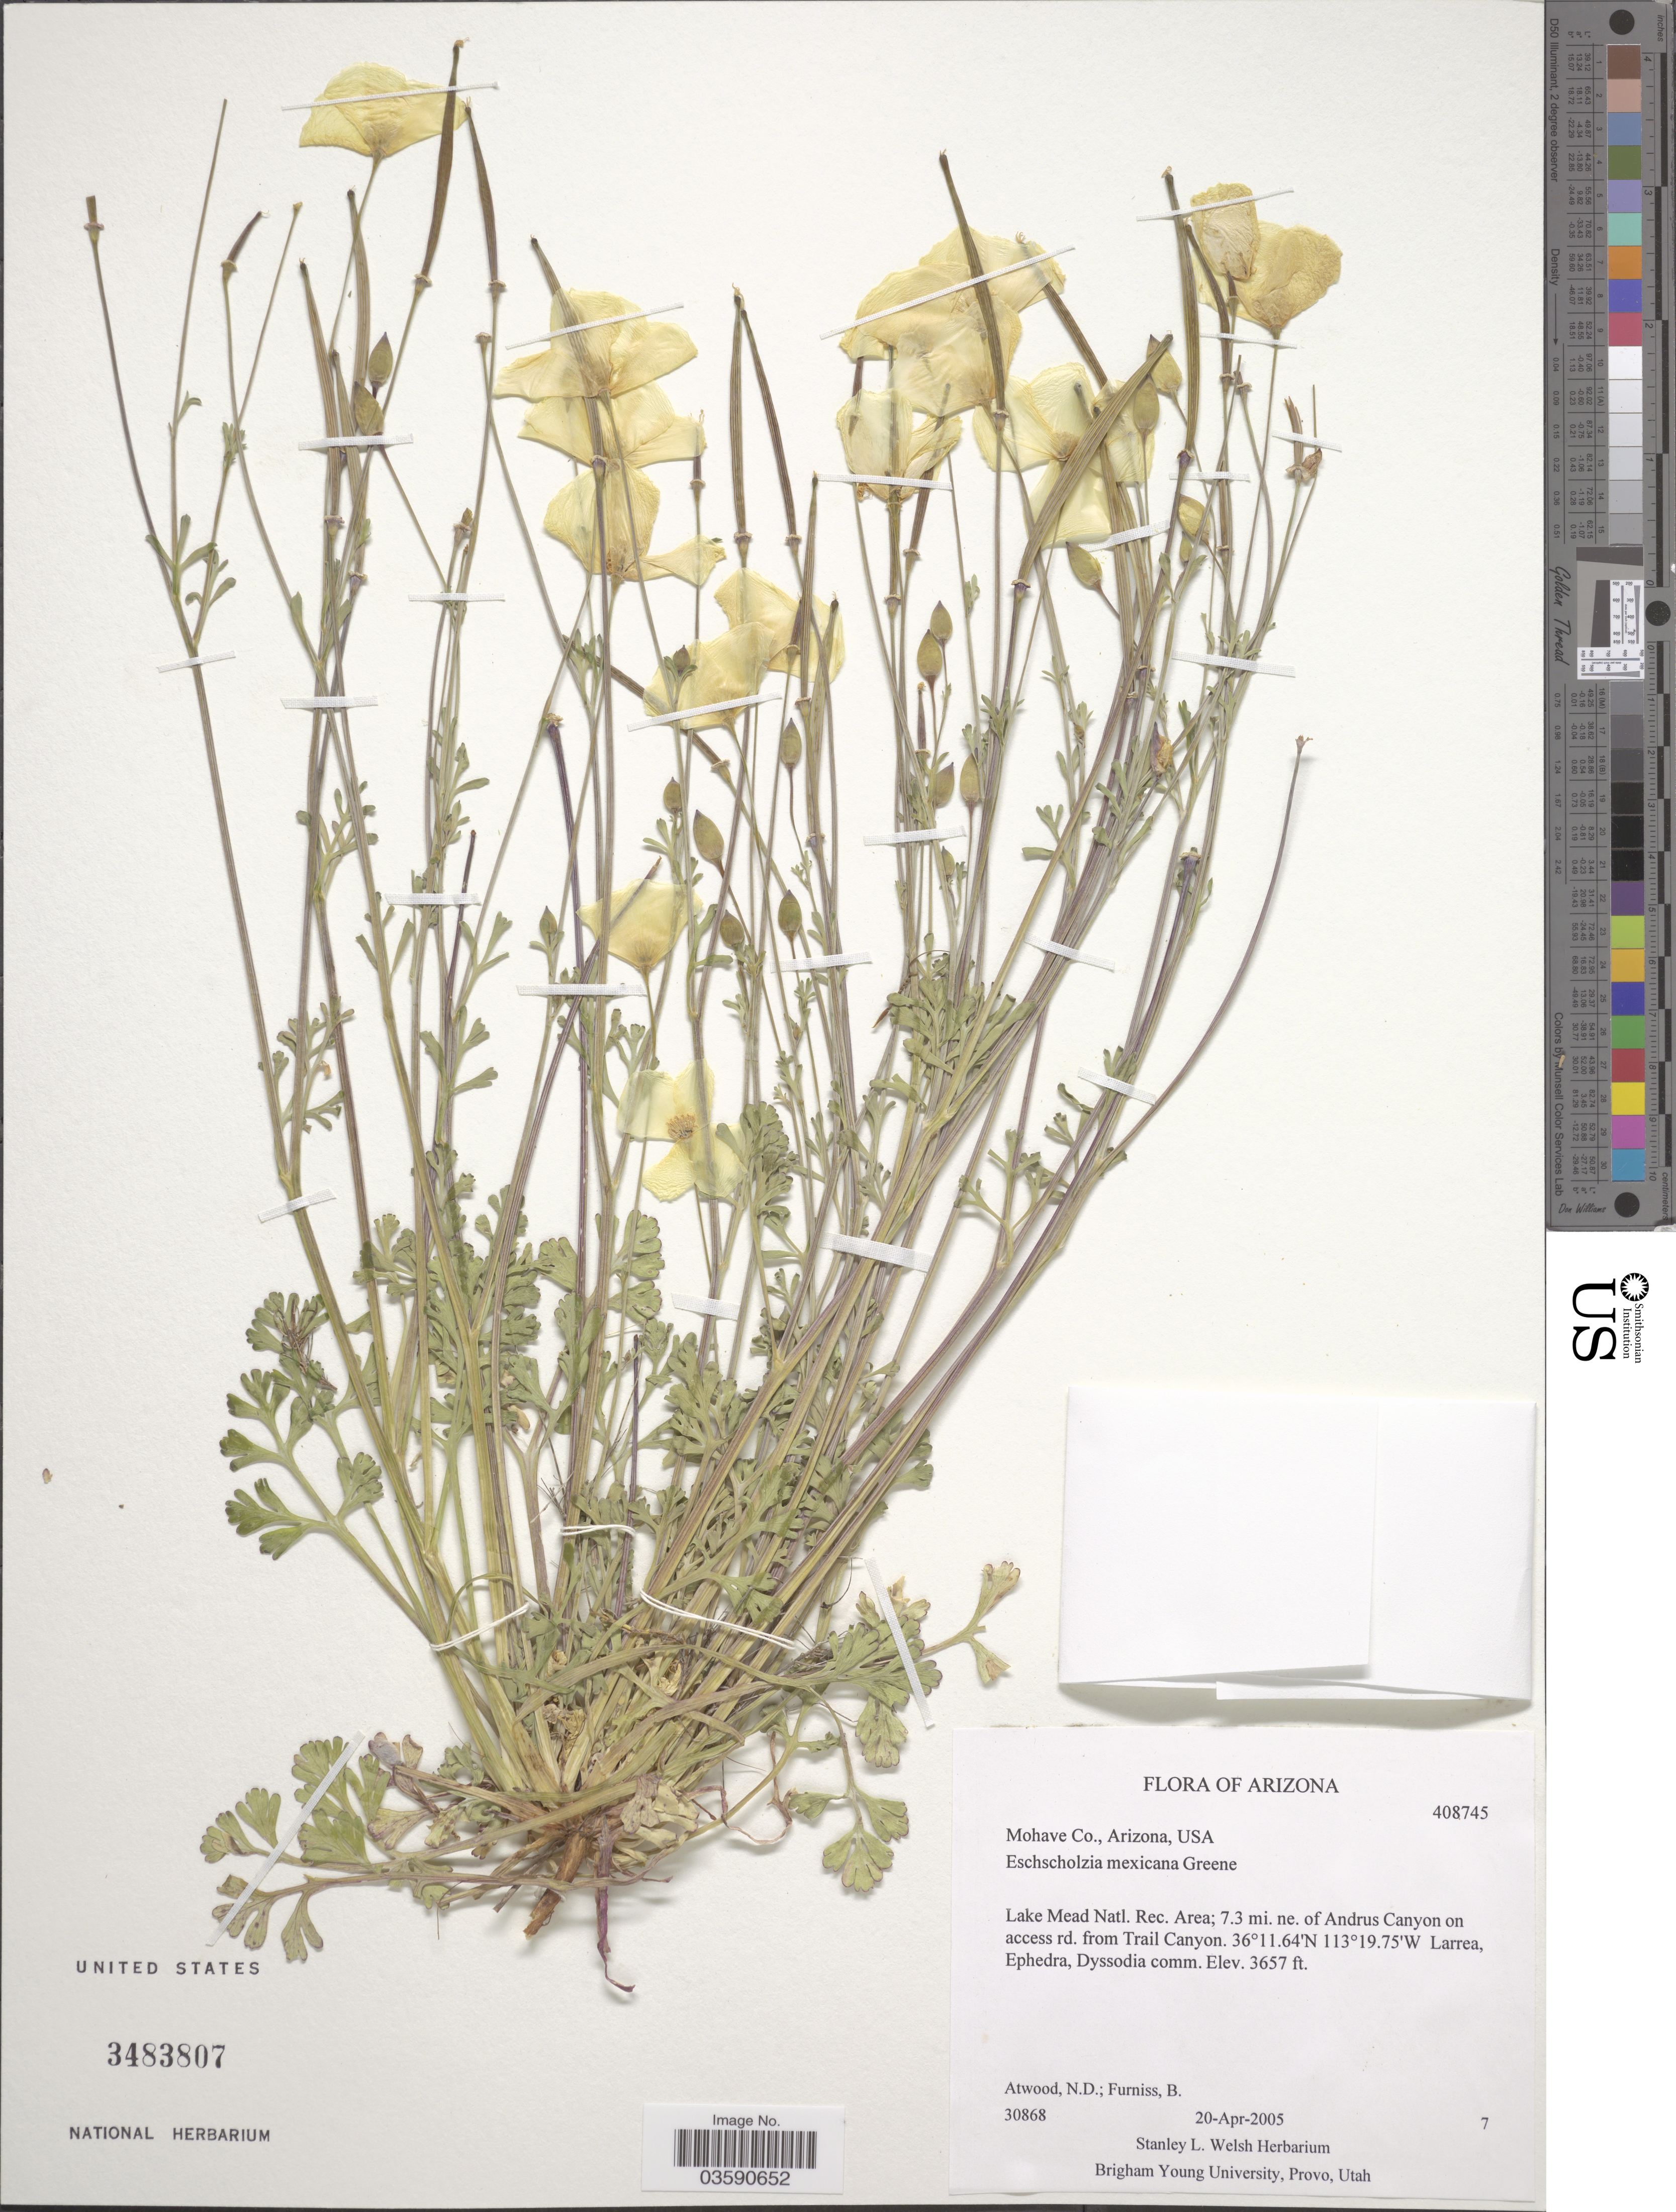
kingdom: Plantae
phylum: Tracheophyta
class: Magnoliopsida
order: Ranunculales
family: Papaveraceae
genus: Eschscholzia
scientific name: Eschscholzia mexicana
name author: Greene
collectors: N. Atwood & B. Furniss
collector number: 30868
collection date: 2005-04-20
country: United States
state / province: Arizona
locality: Mohave Co. Lake Mead Natl. Rec. Area; 7.3 mi. ne. of Andrus Canyon on access rd. from Trail Canyon.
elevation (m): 1115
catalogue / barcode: US 3483807